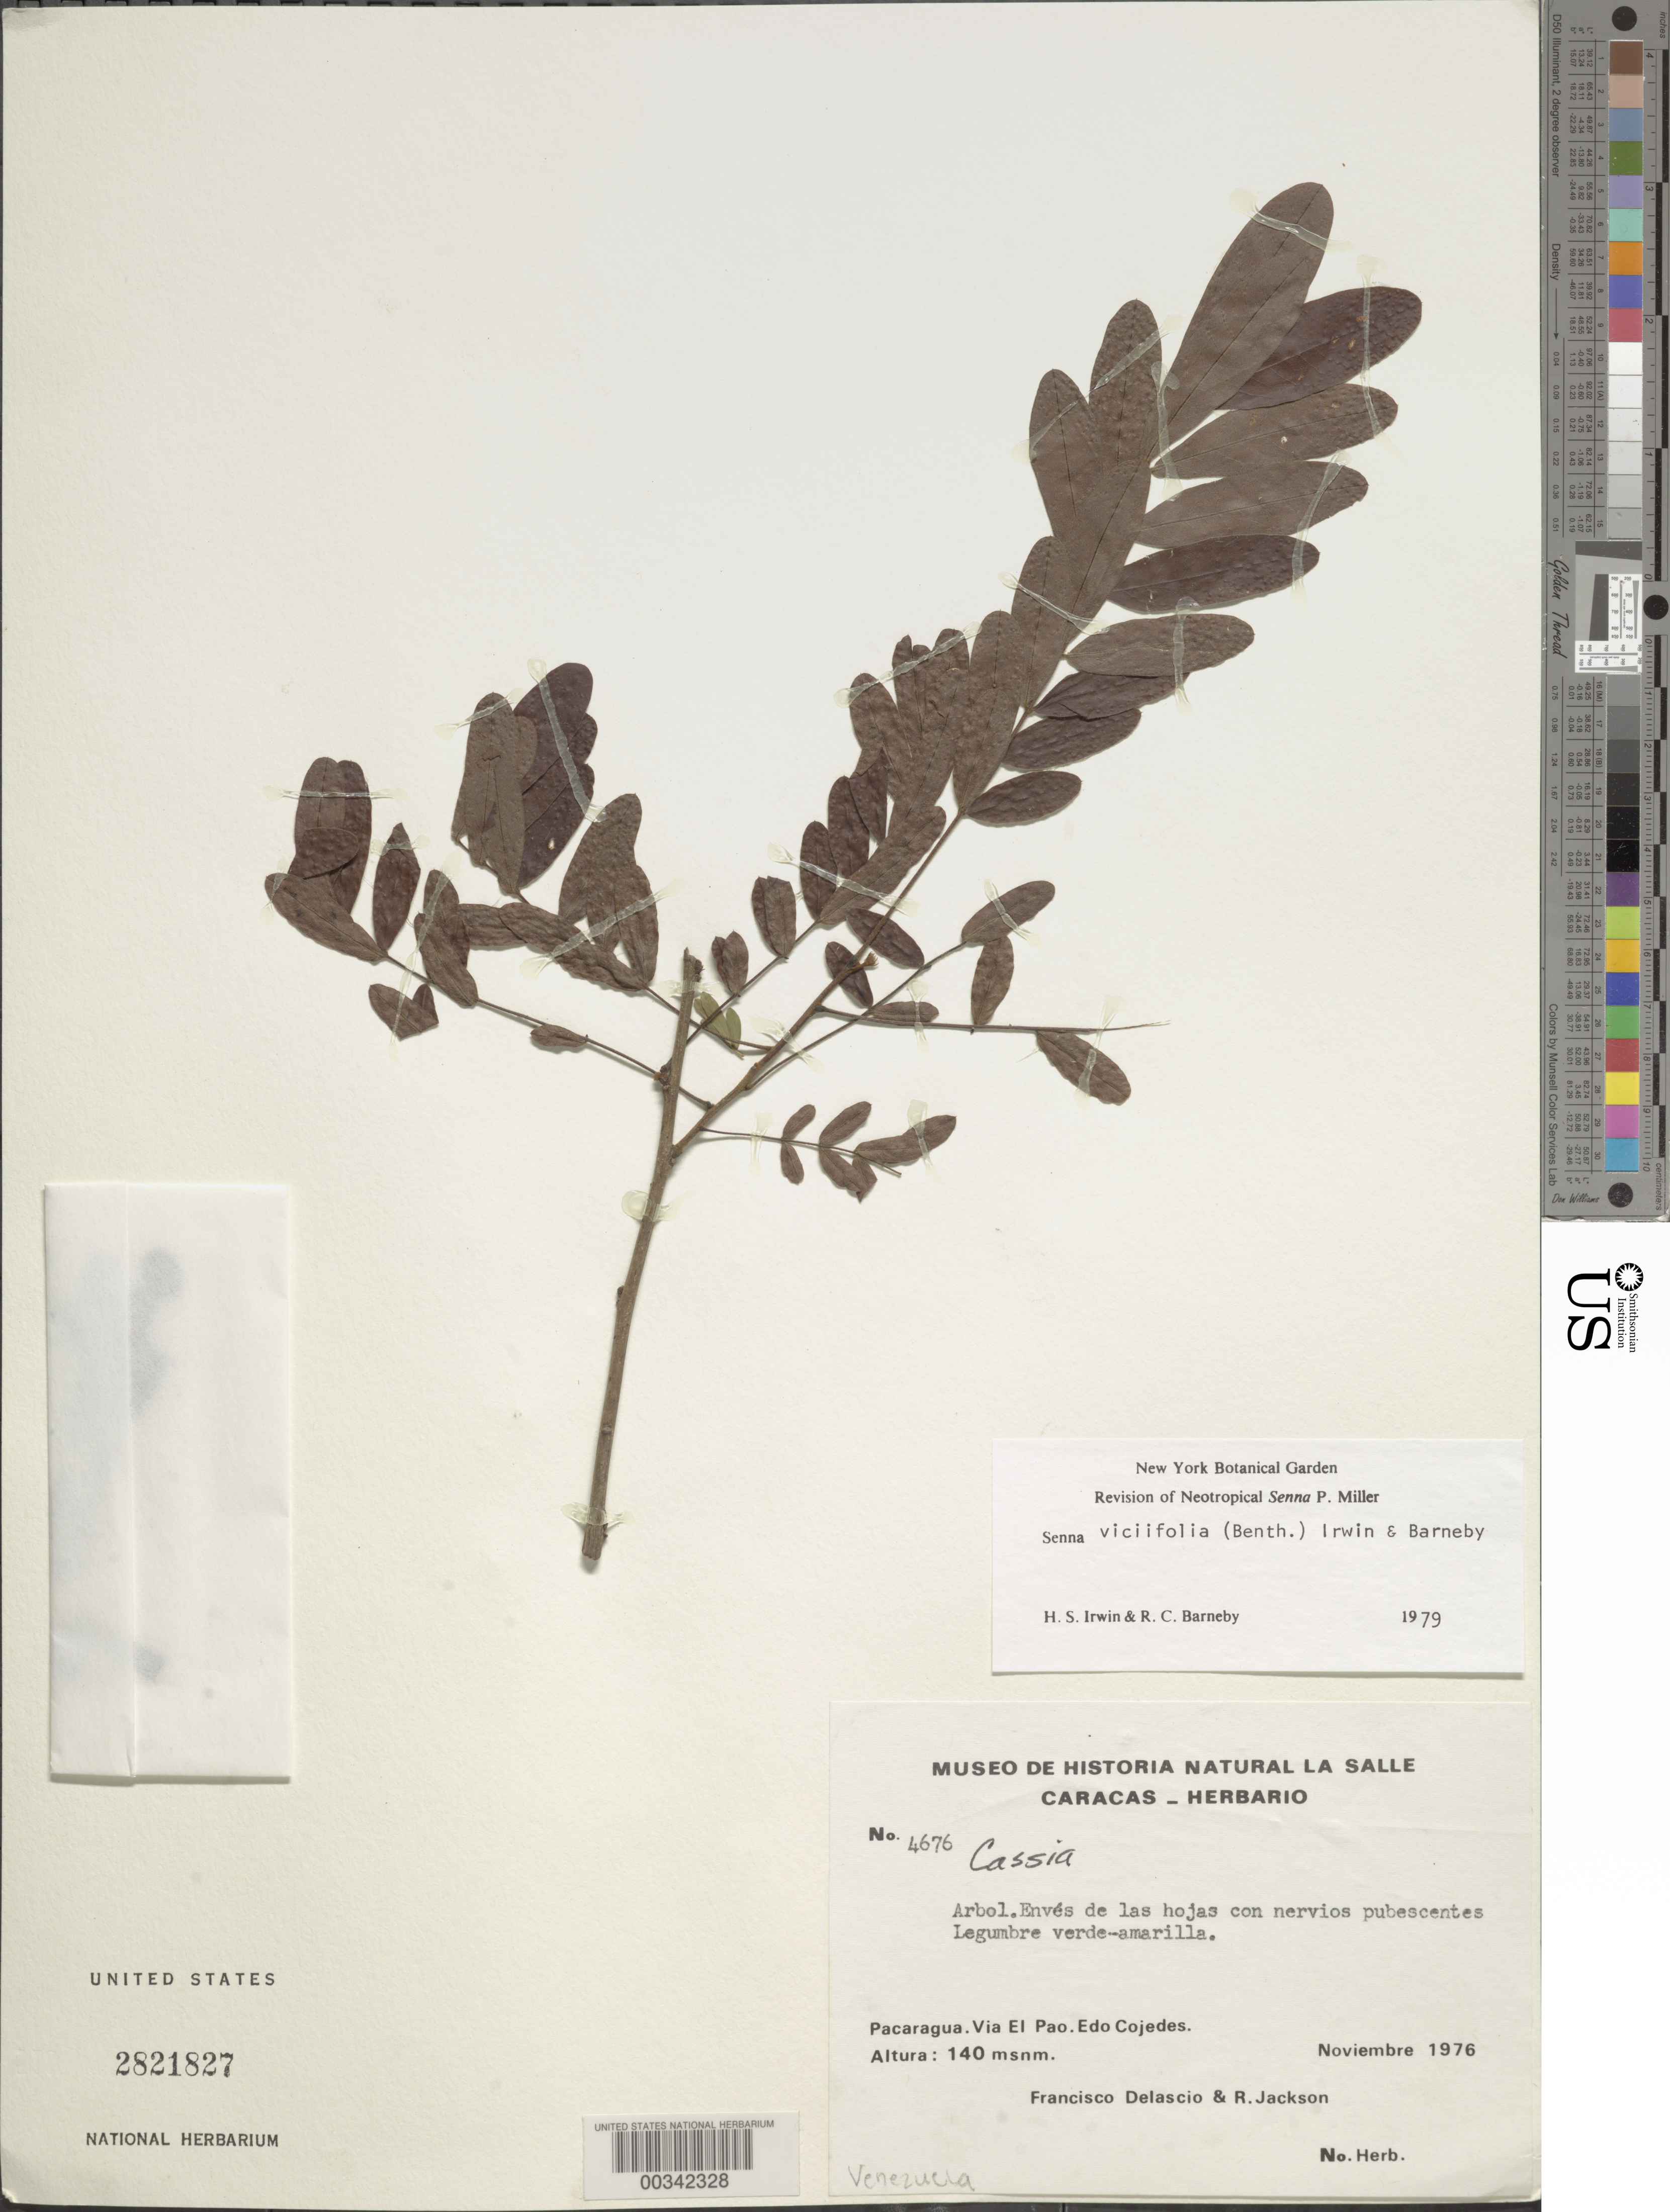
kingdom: Plantae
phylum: Tracheophyta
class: Magnoliopsida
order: Fabales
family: Fabaceae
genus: Senna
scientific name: Senna viciifolia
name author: (Benth.) H.S. Irwin & Barneby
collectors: F. Delascio C. & R. Jackson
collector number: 4676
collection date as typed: Nov 1976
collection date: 1976-11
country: Venezuela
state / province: Cojedes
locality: Pacaragua; via el pao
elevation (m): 140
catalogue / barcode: US 2821827